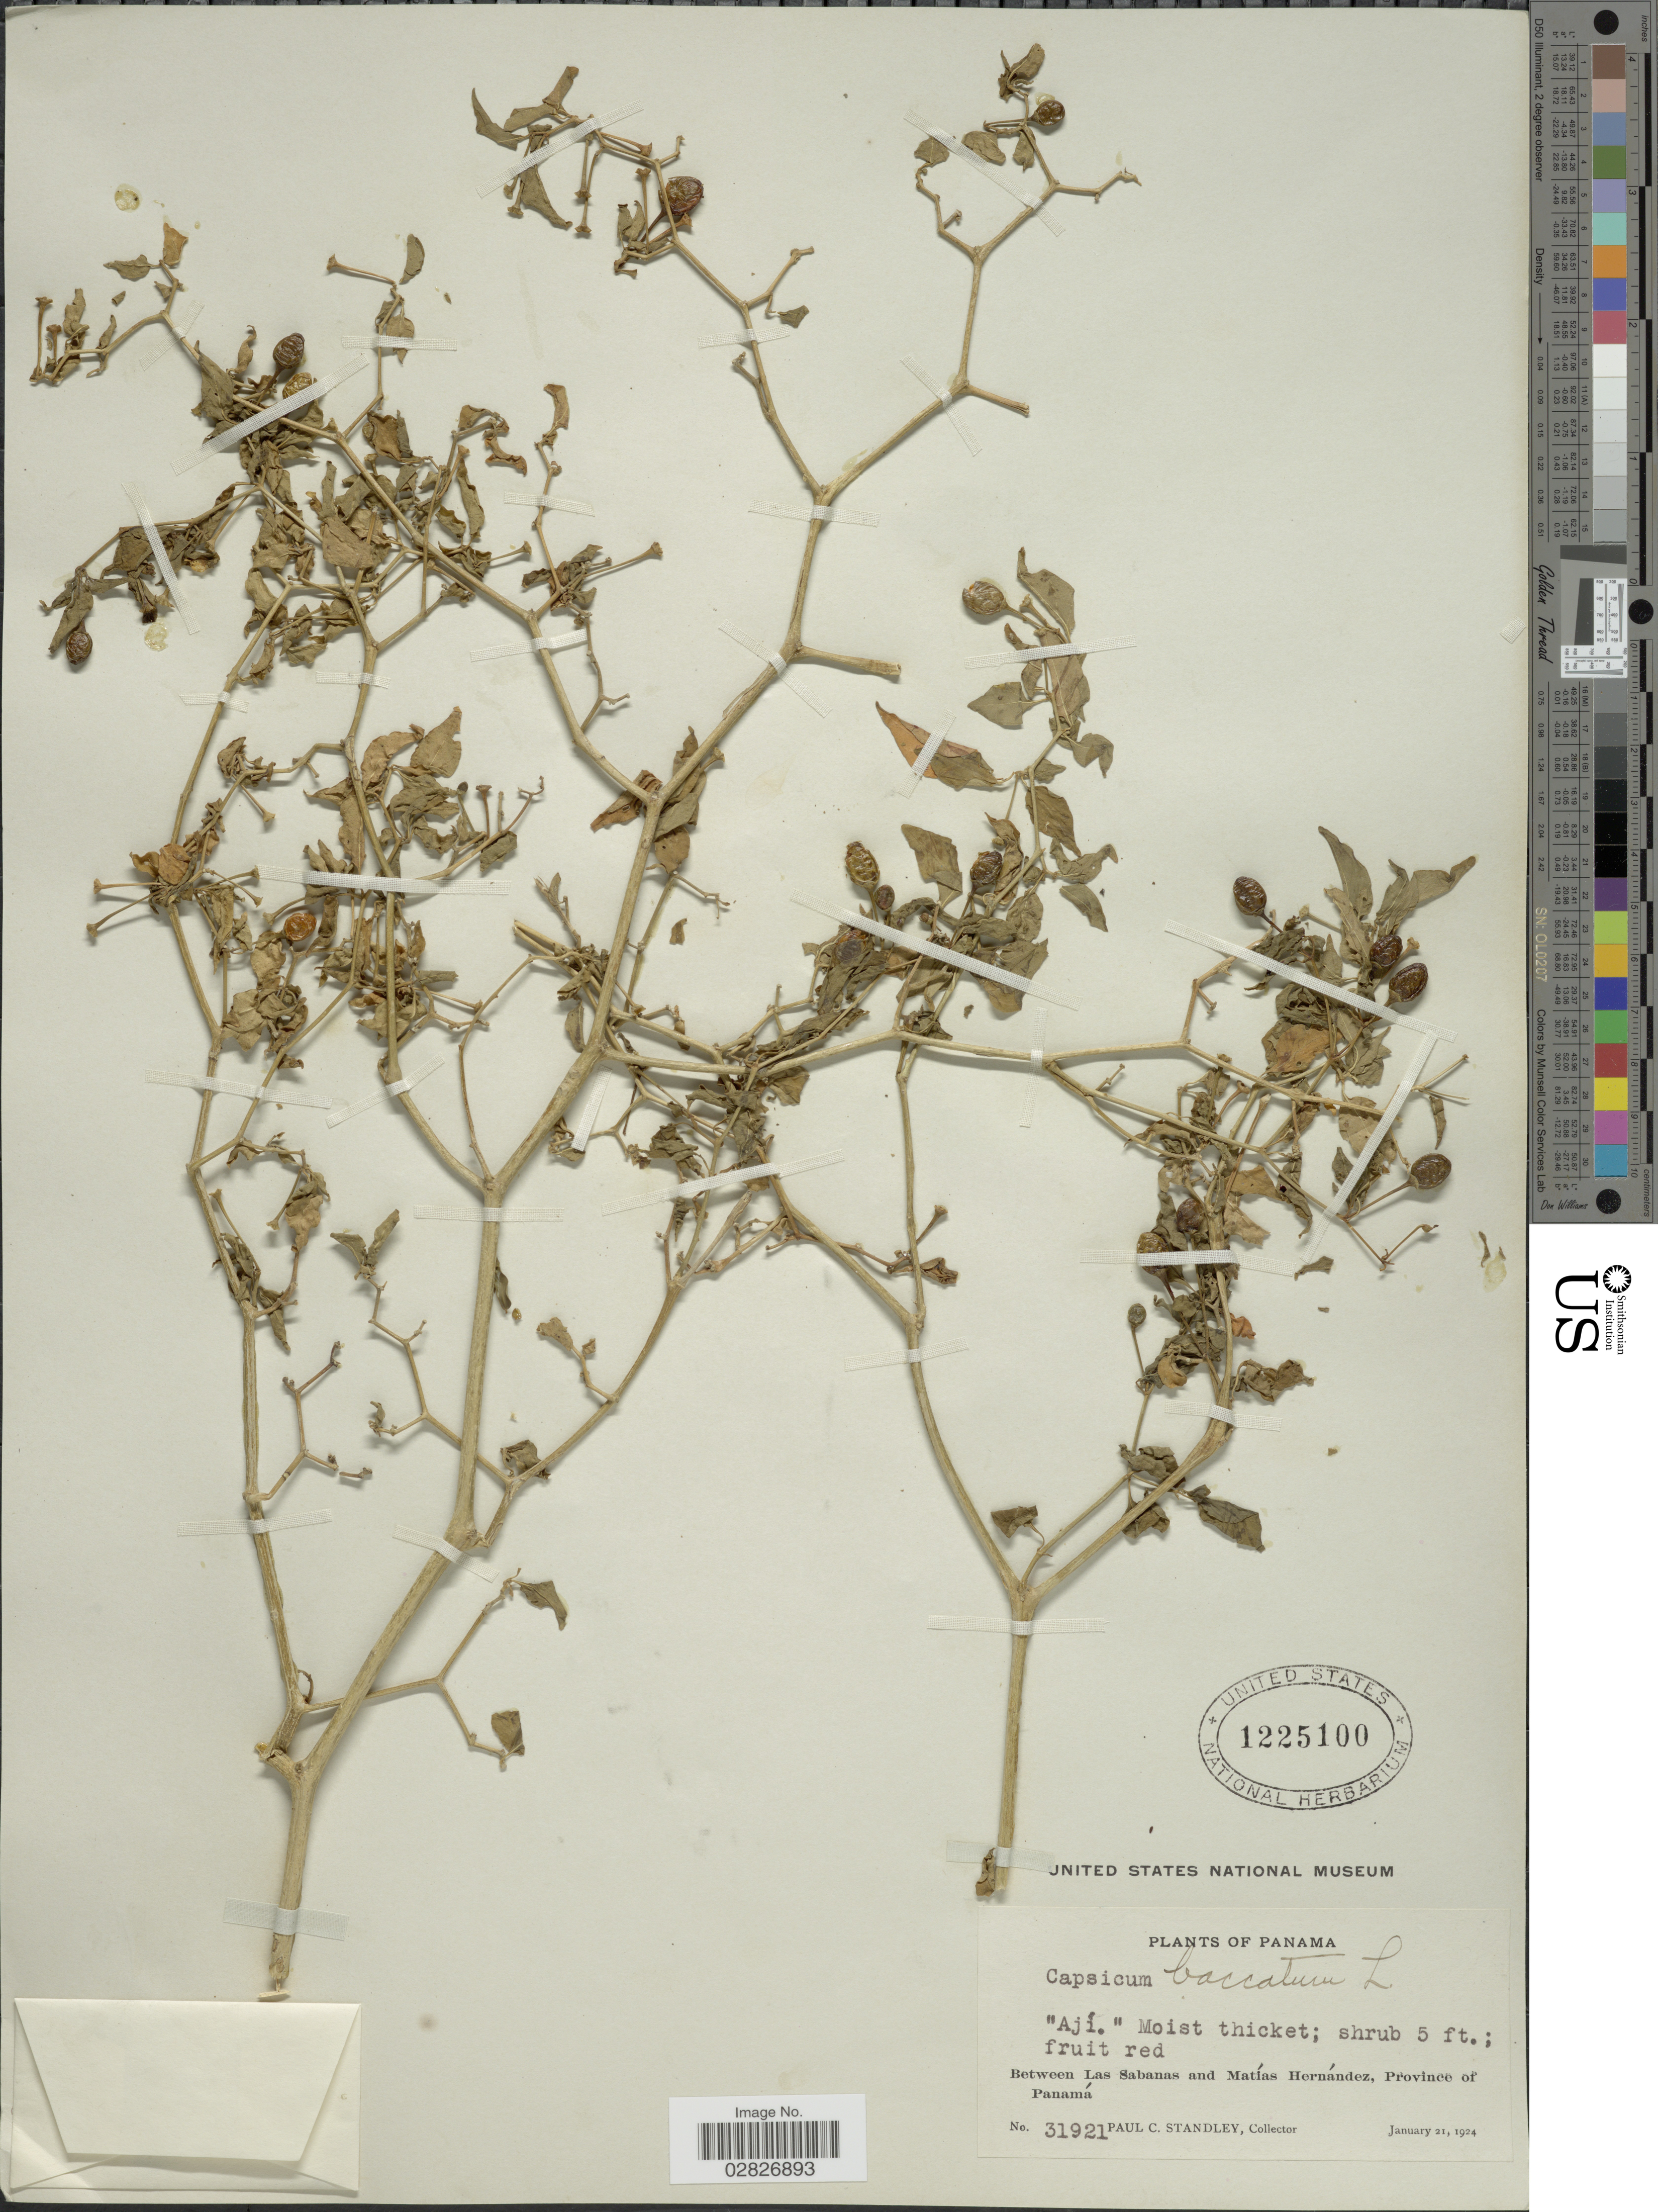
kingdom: Plantae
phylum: Tracheophyta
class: Magnoliopsida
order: Solanales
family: Solanaceae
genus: Capsicum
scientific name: Capsicum baccatum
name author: L.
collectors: P. C. Standley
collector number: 31921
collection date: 1924-01-21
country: Panama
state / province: Panamá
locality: Between Las Sabanas and Matías Hernández.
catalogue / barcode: US 1225100